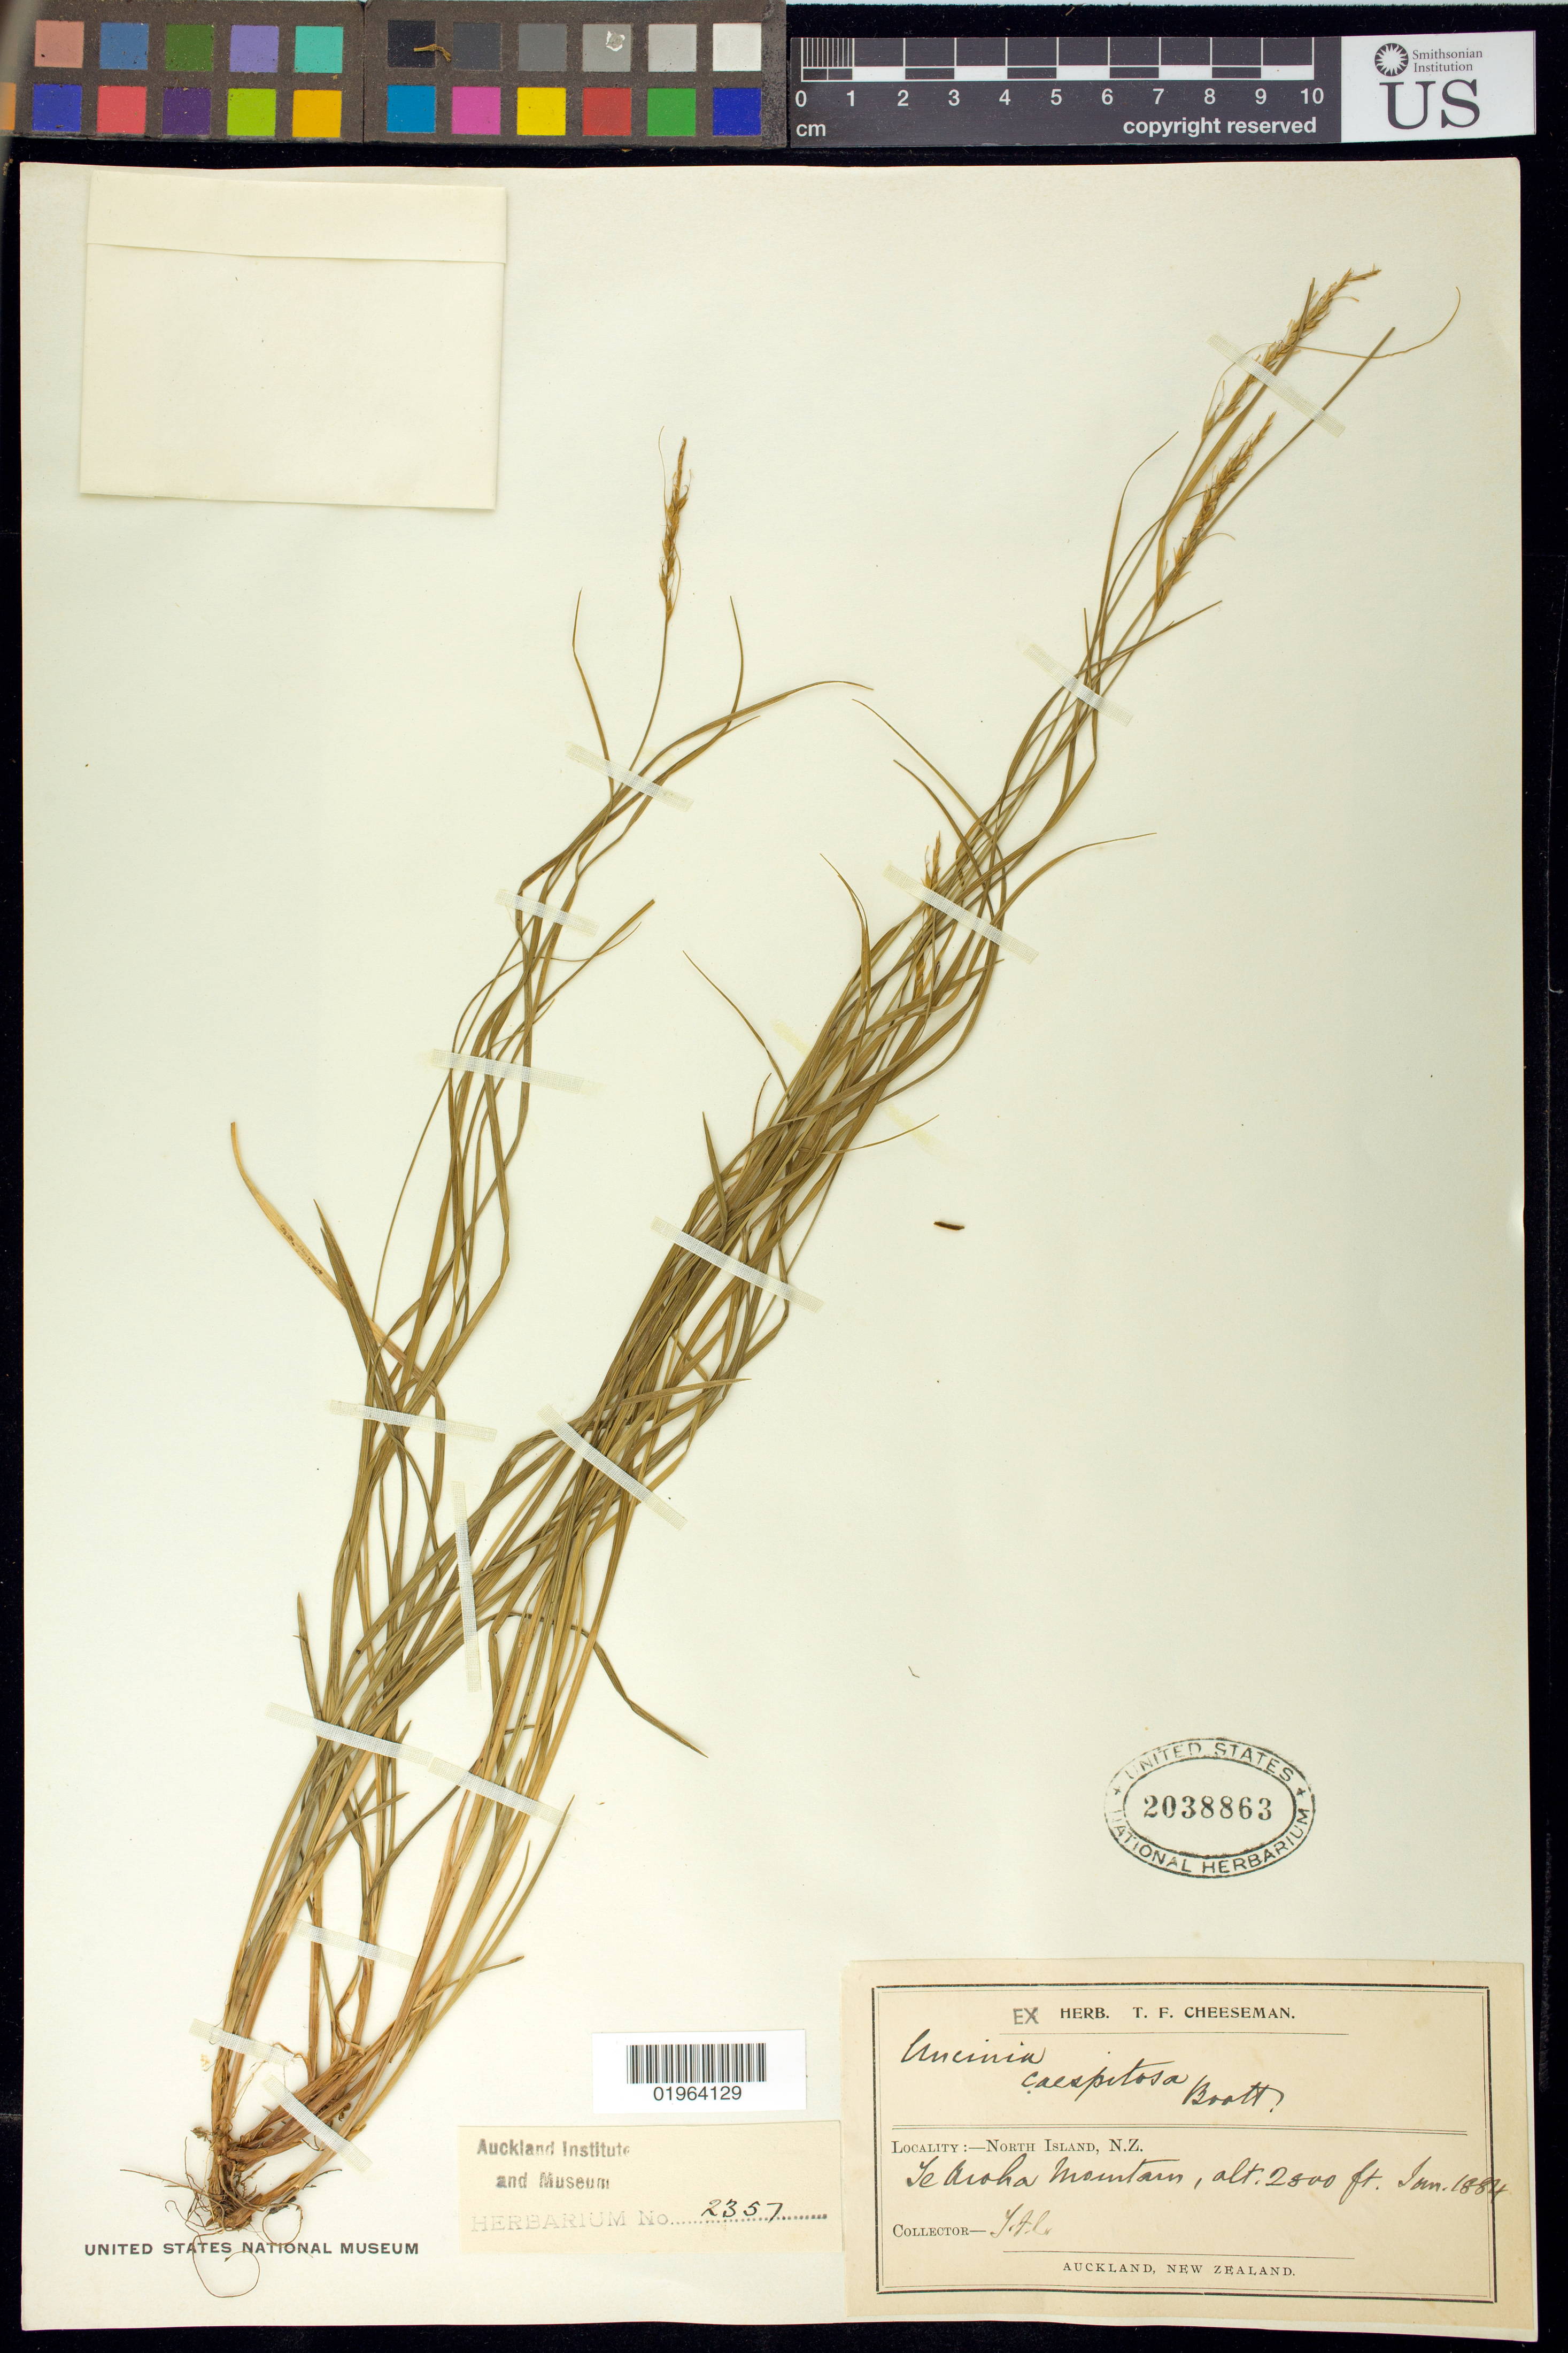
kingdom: Plantae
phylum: Tracheophyta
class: Liliopsida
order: Poales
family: Cyperaceae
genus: Carex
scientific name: Carex astricta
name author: K.A. Ford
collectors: T. F. Cheeseman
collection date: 1884-01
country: New Zealand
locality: North Island, Te Aroha Mountain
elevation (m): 853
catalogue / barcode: US 2038863